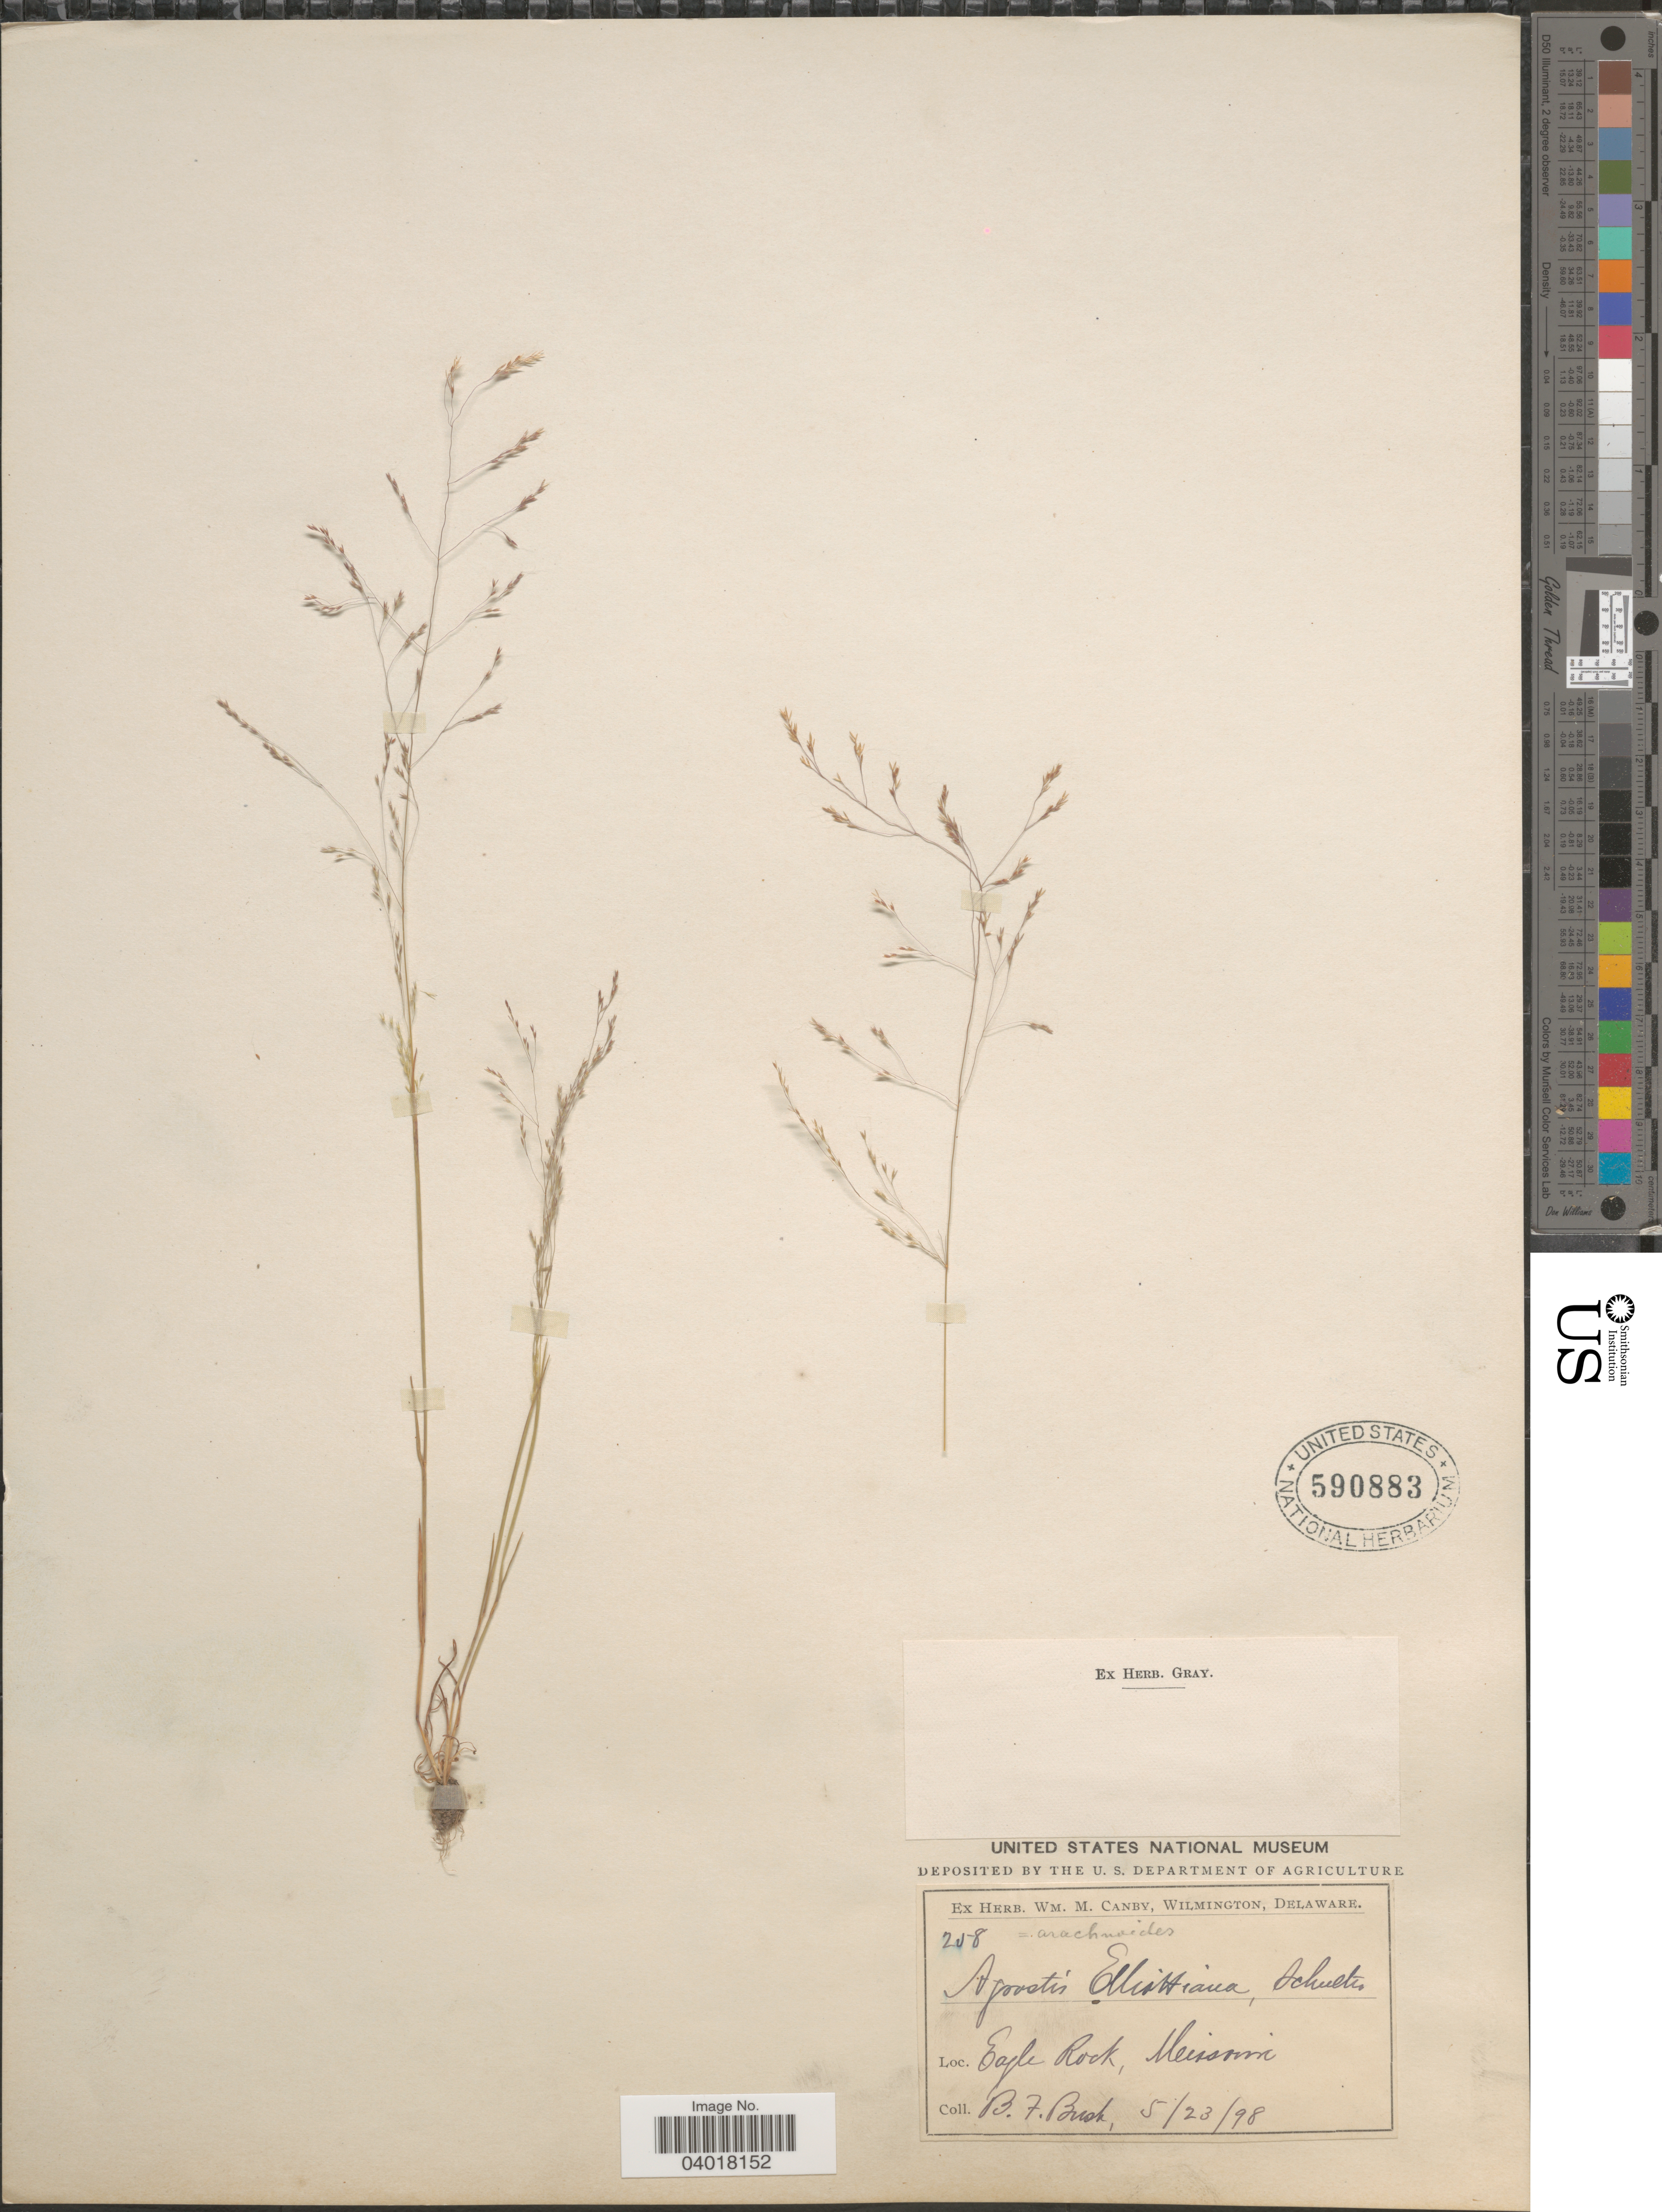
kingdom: Plantae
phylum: Tracheophyta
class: Liliopsida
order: Poales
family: Poaceae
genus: Agrostis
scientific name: Agrostis elliottiana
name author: Schult.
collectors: B. F. Bush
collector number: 258*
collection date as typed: Transcribed d/m/y: 23/5/98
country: United States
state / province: Missouri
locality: Eagle Rock.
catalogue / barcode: US 590883